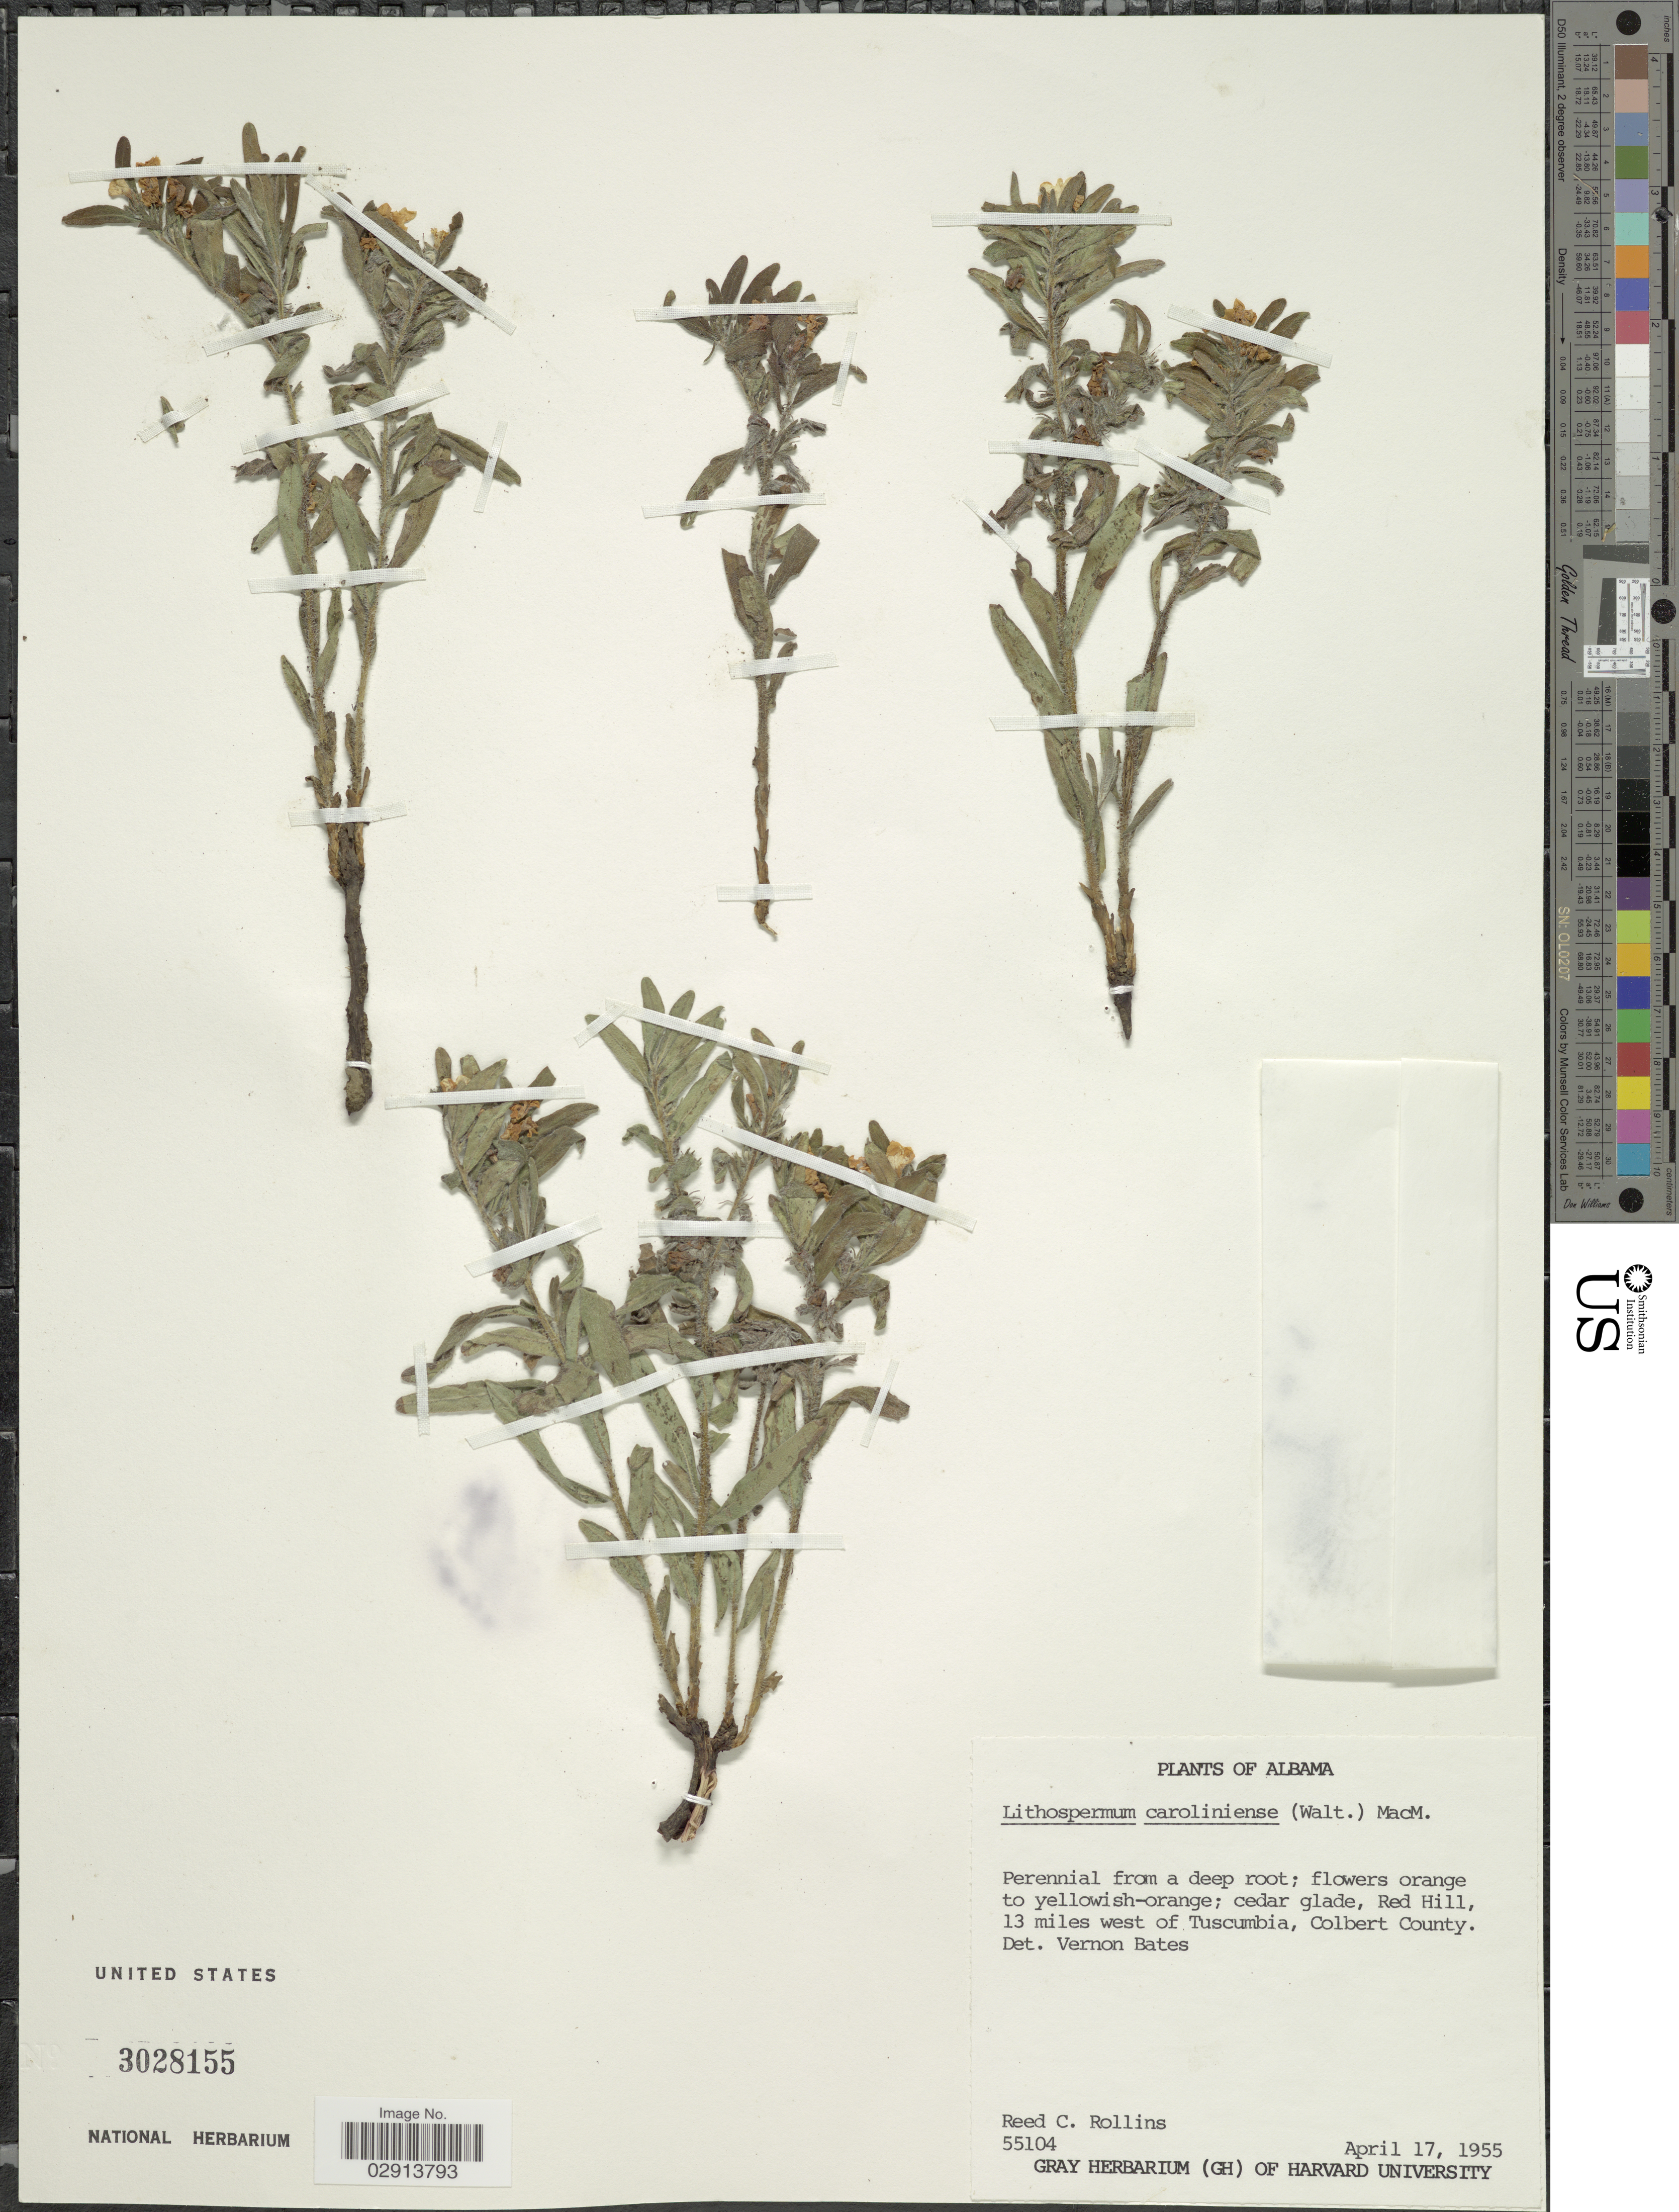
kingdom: Plantae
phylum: Tracheophyta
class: Magnoliopsida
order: Boraginales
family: Boraginaceae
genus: Lithospermum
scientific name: Lithospermum caroliniense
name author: (J.F. Gmel.) MacMill.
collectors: R. C. Rollins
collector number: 55104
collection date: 1955-04-17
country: United States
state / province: Alabama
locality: Cedar glade, Red Hill, 13 miles west of Tuscumbia, Colbert County.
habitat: cedar glade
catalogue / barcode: US 3028155